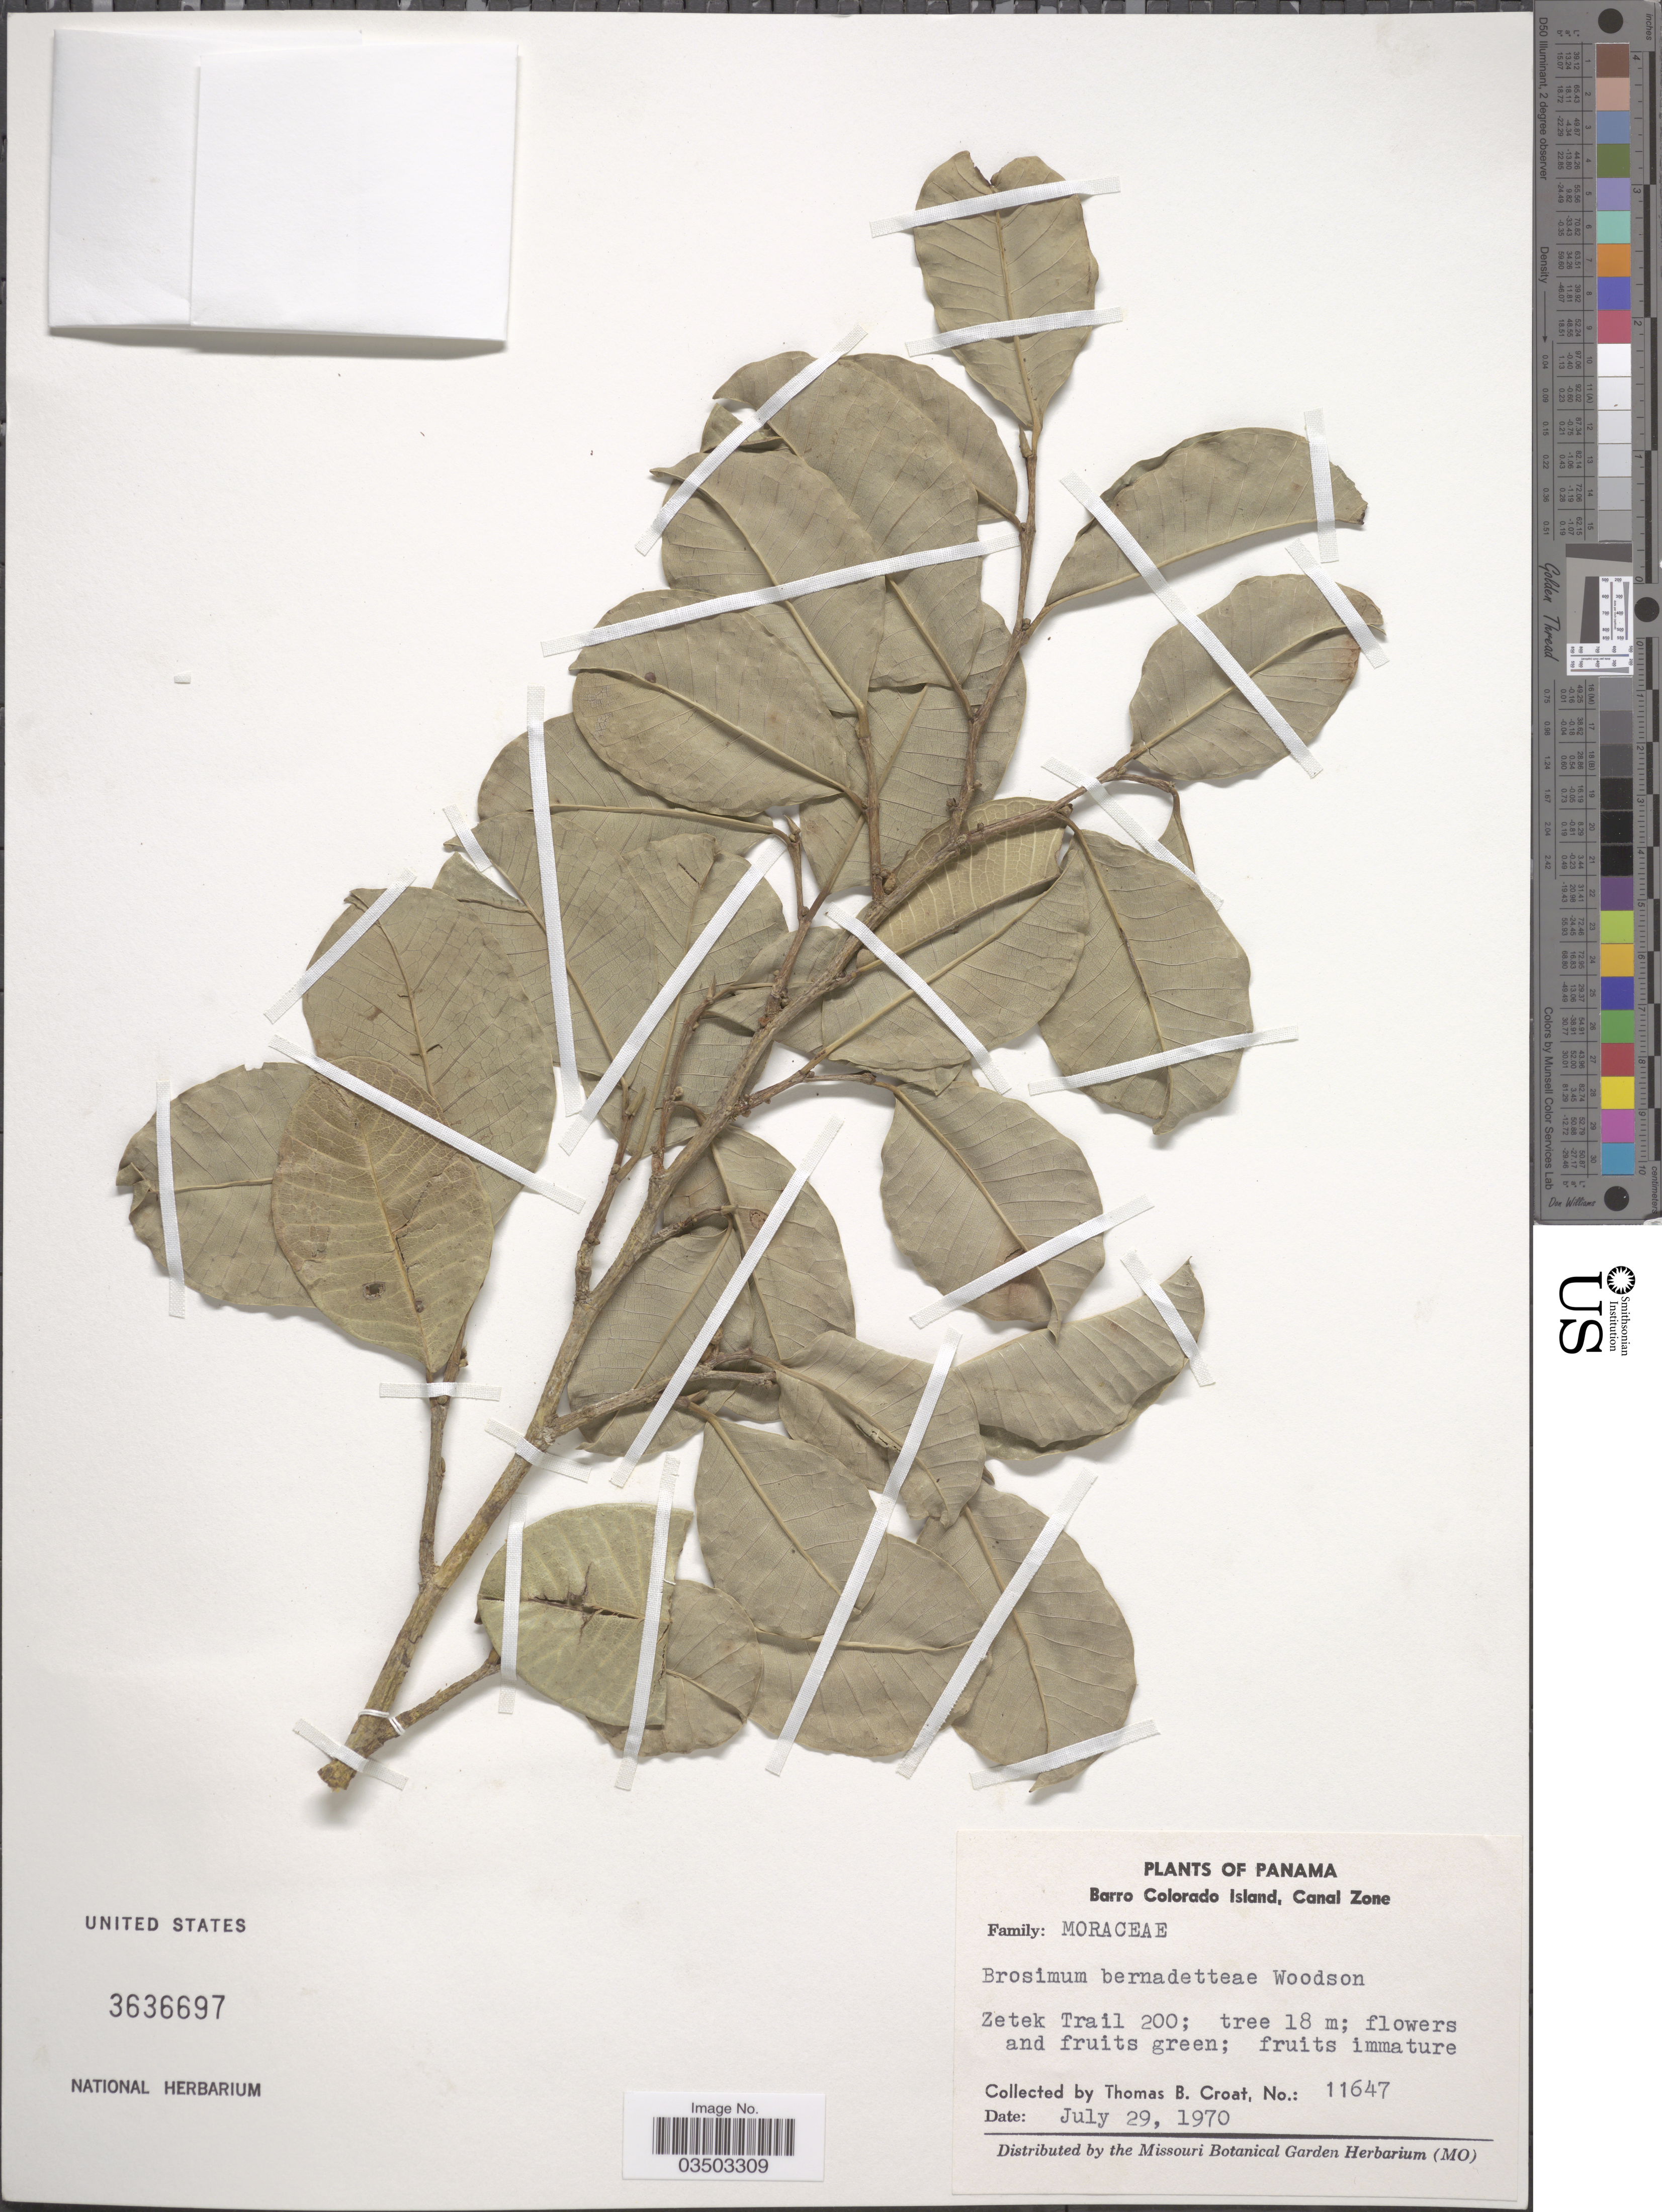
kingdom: Plantae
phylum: Tracheophyta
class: Magnoliopsida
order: Rosales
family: Moraceae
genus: Brosimum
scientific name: Brosimum bernadetteae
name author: Woodson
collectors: T. B. Croat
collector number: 11647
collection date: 1970-07-29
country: Panama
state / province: Colón / Panamá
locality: Barro Colorado Island, Canal Zone. Zetek Trail 200.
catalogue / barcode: US 3636697